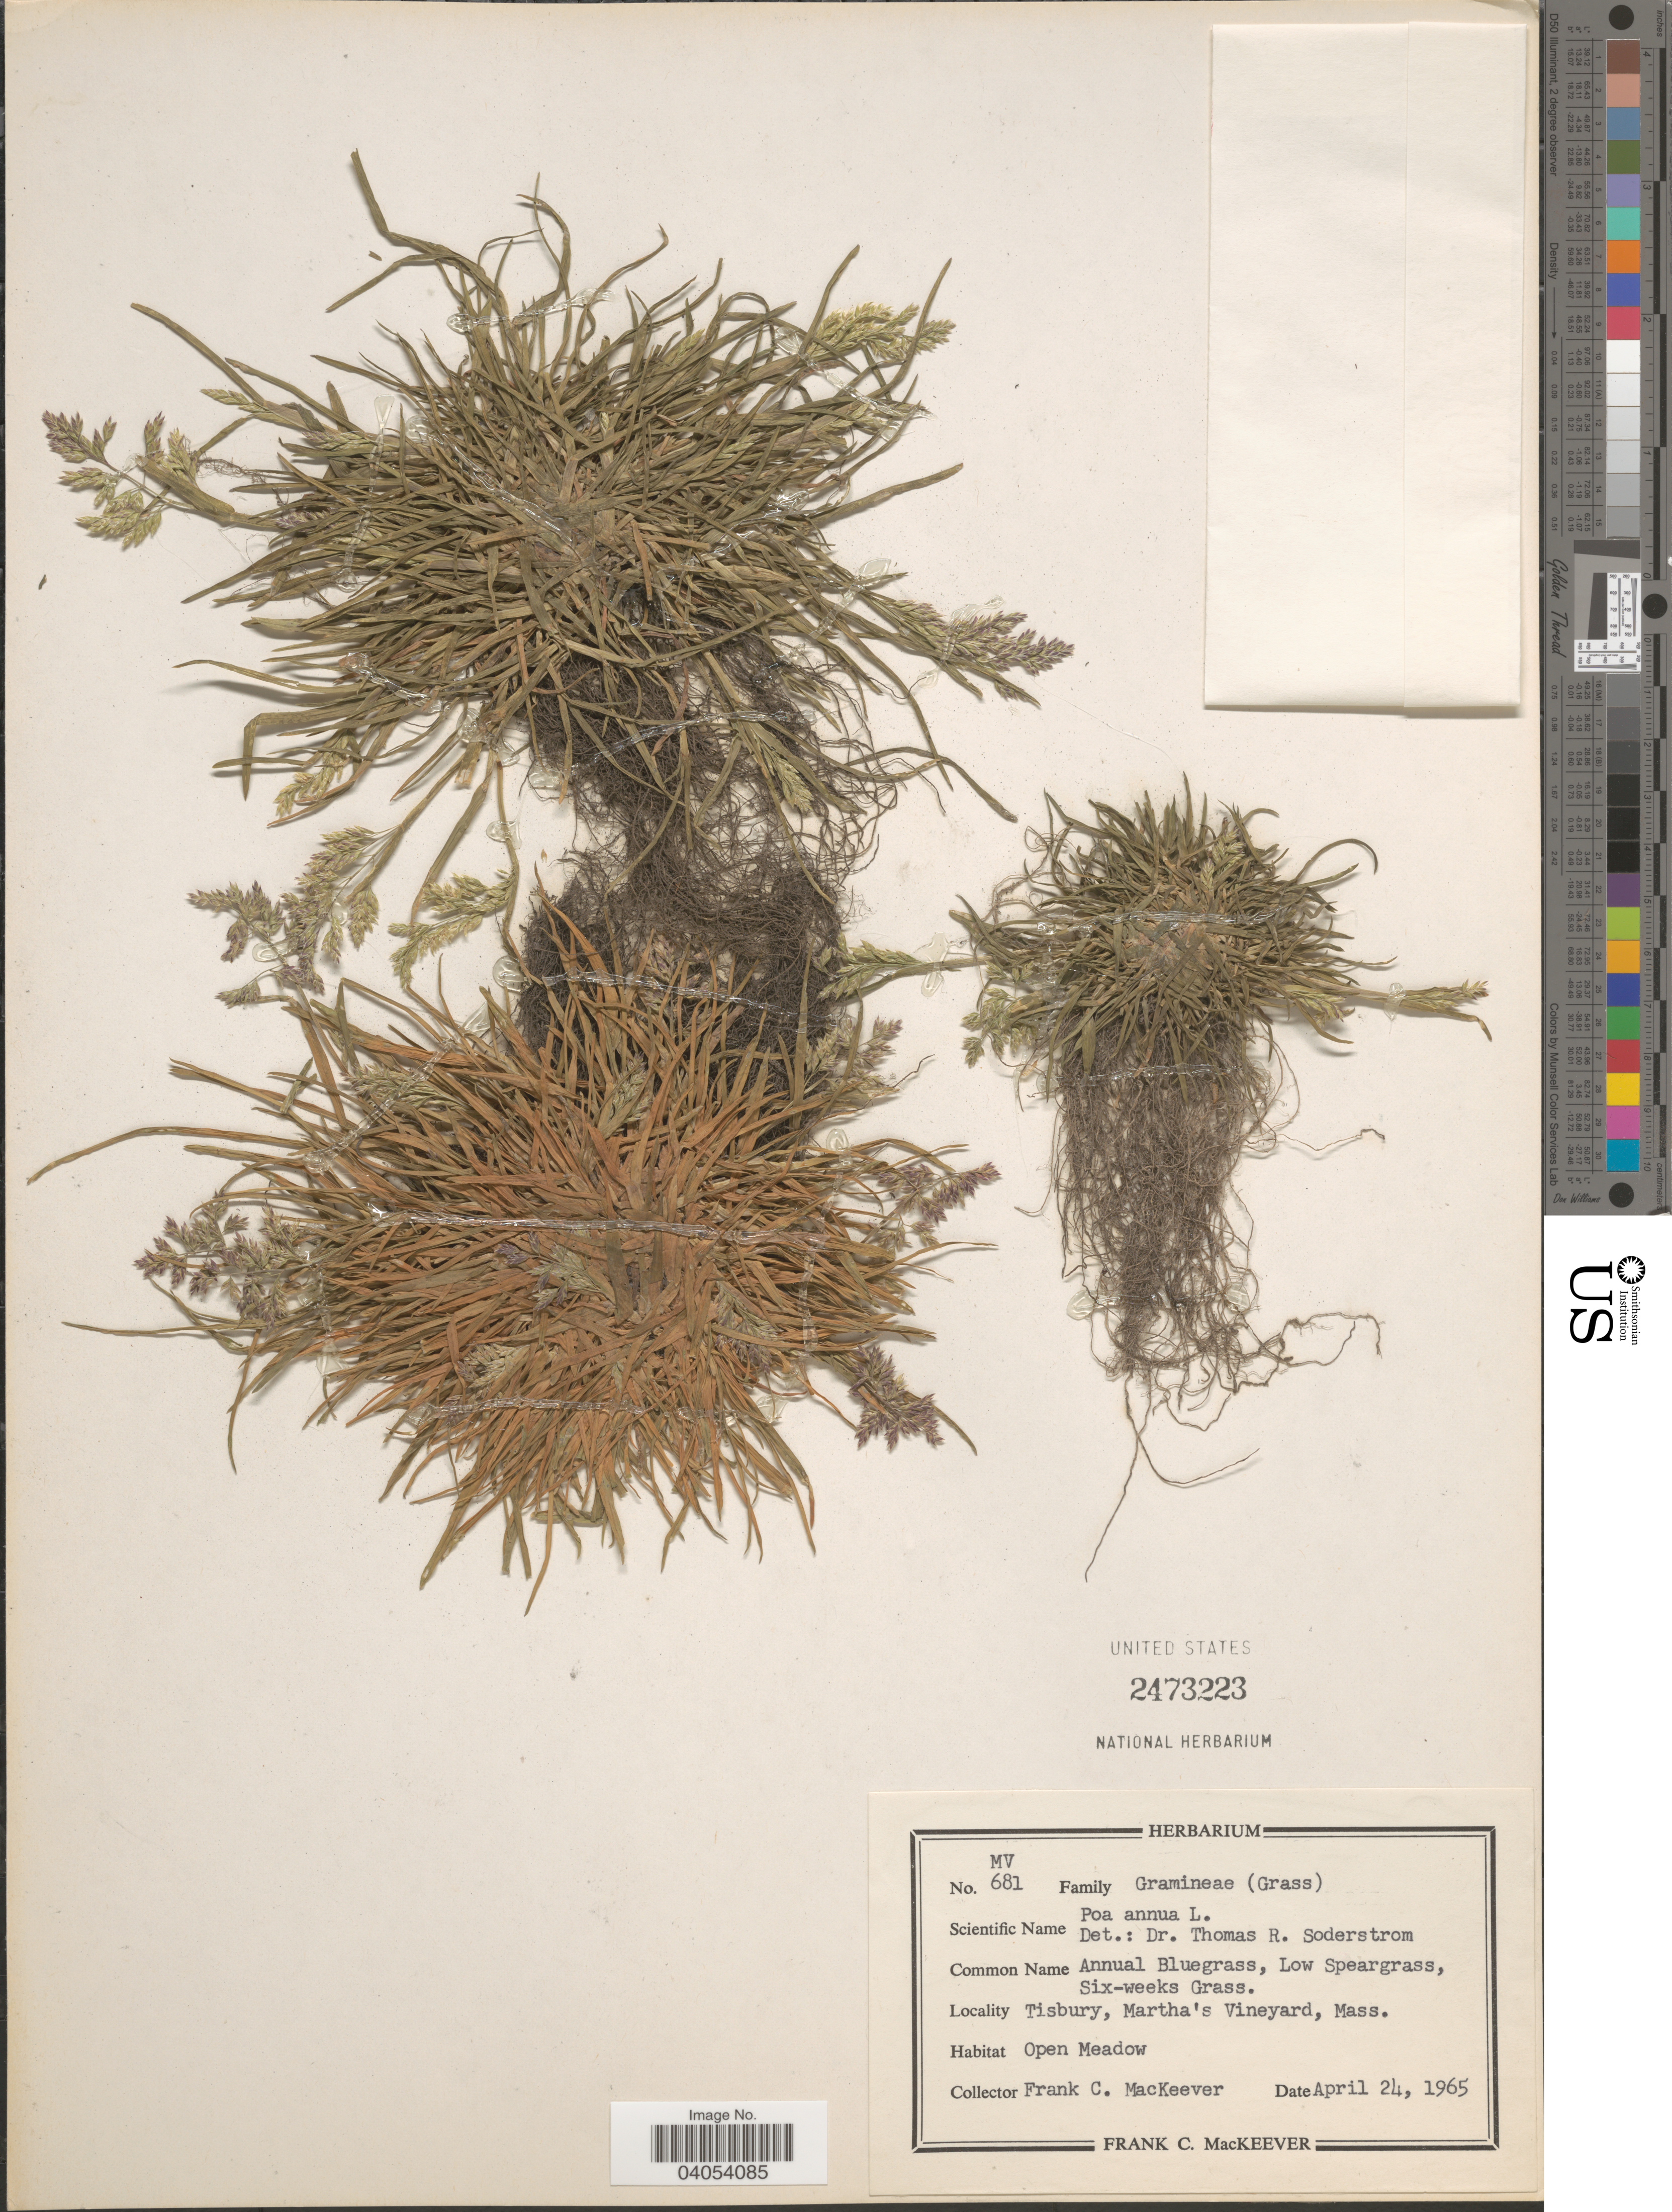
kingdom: Plantae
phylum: Tracheophyta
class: Liliopsida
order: Poales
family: Poaceae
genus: Poa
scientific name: Poa annua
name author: L.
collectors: F. C. MacKeever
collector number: MV681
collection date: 1965-04-24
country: United States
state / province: Massachusetts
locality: Tisbury, Martha's Vineyard.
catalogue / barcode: US 2473223